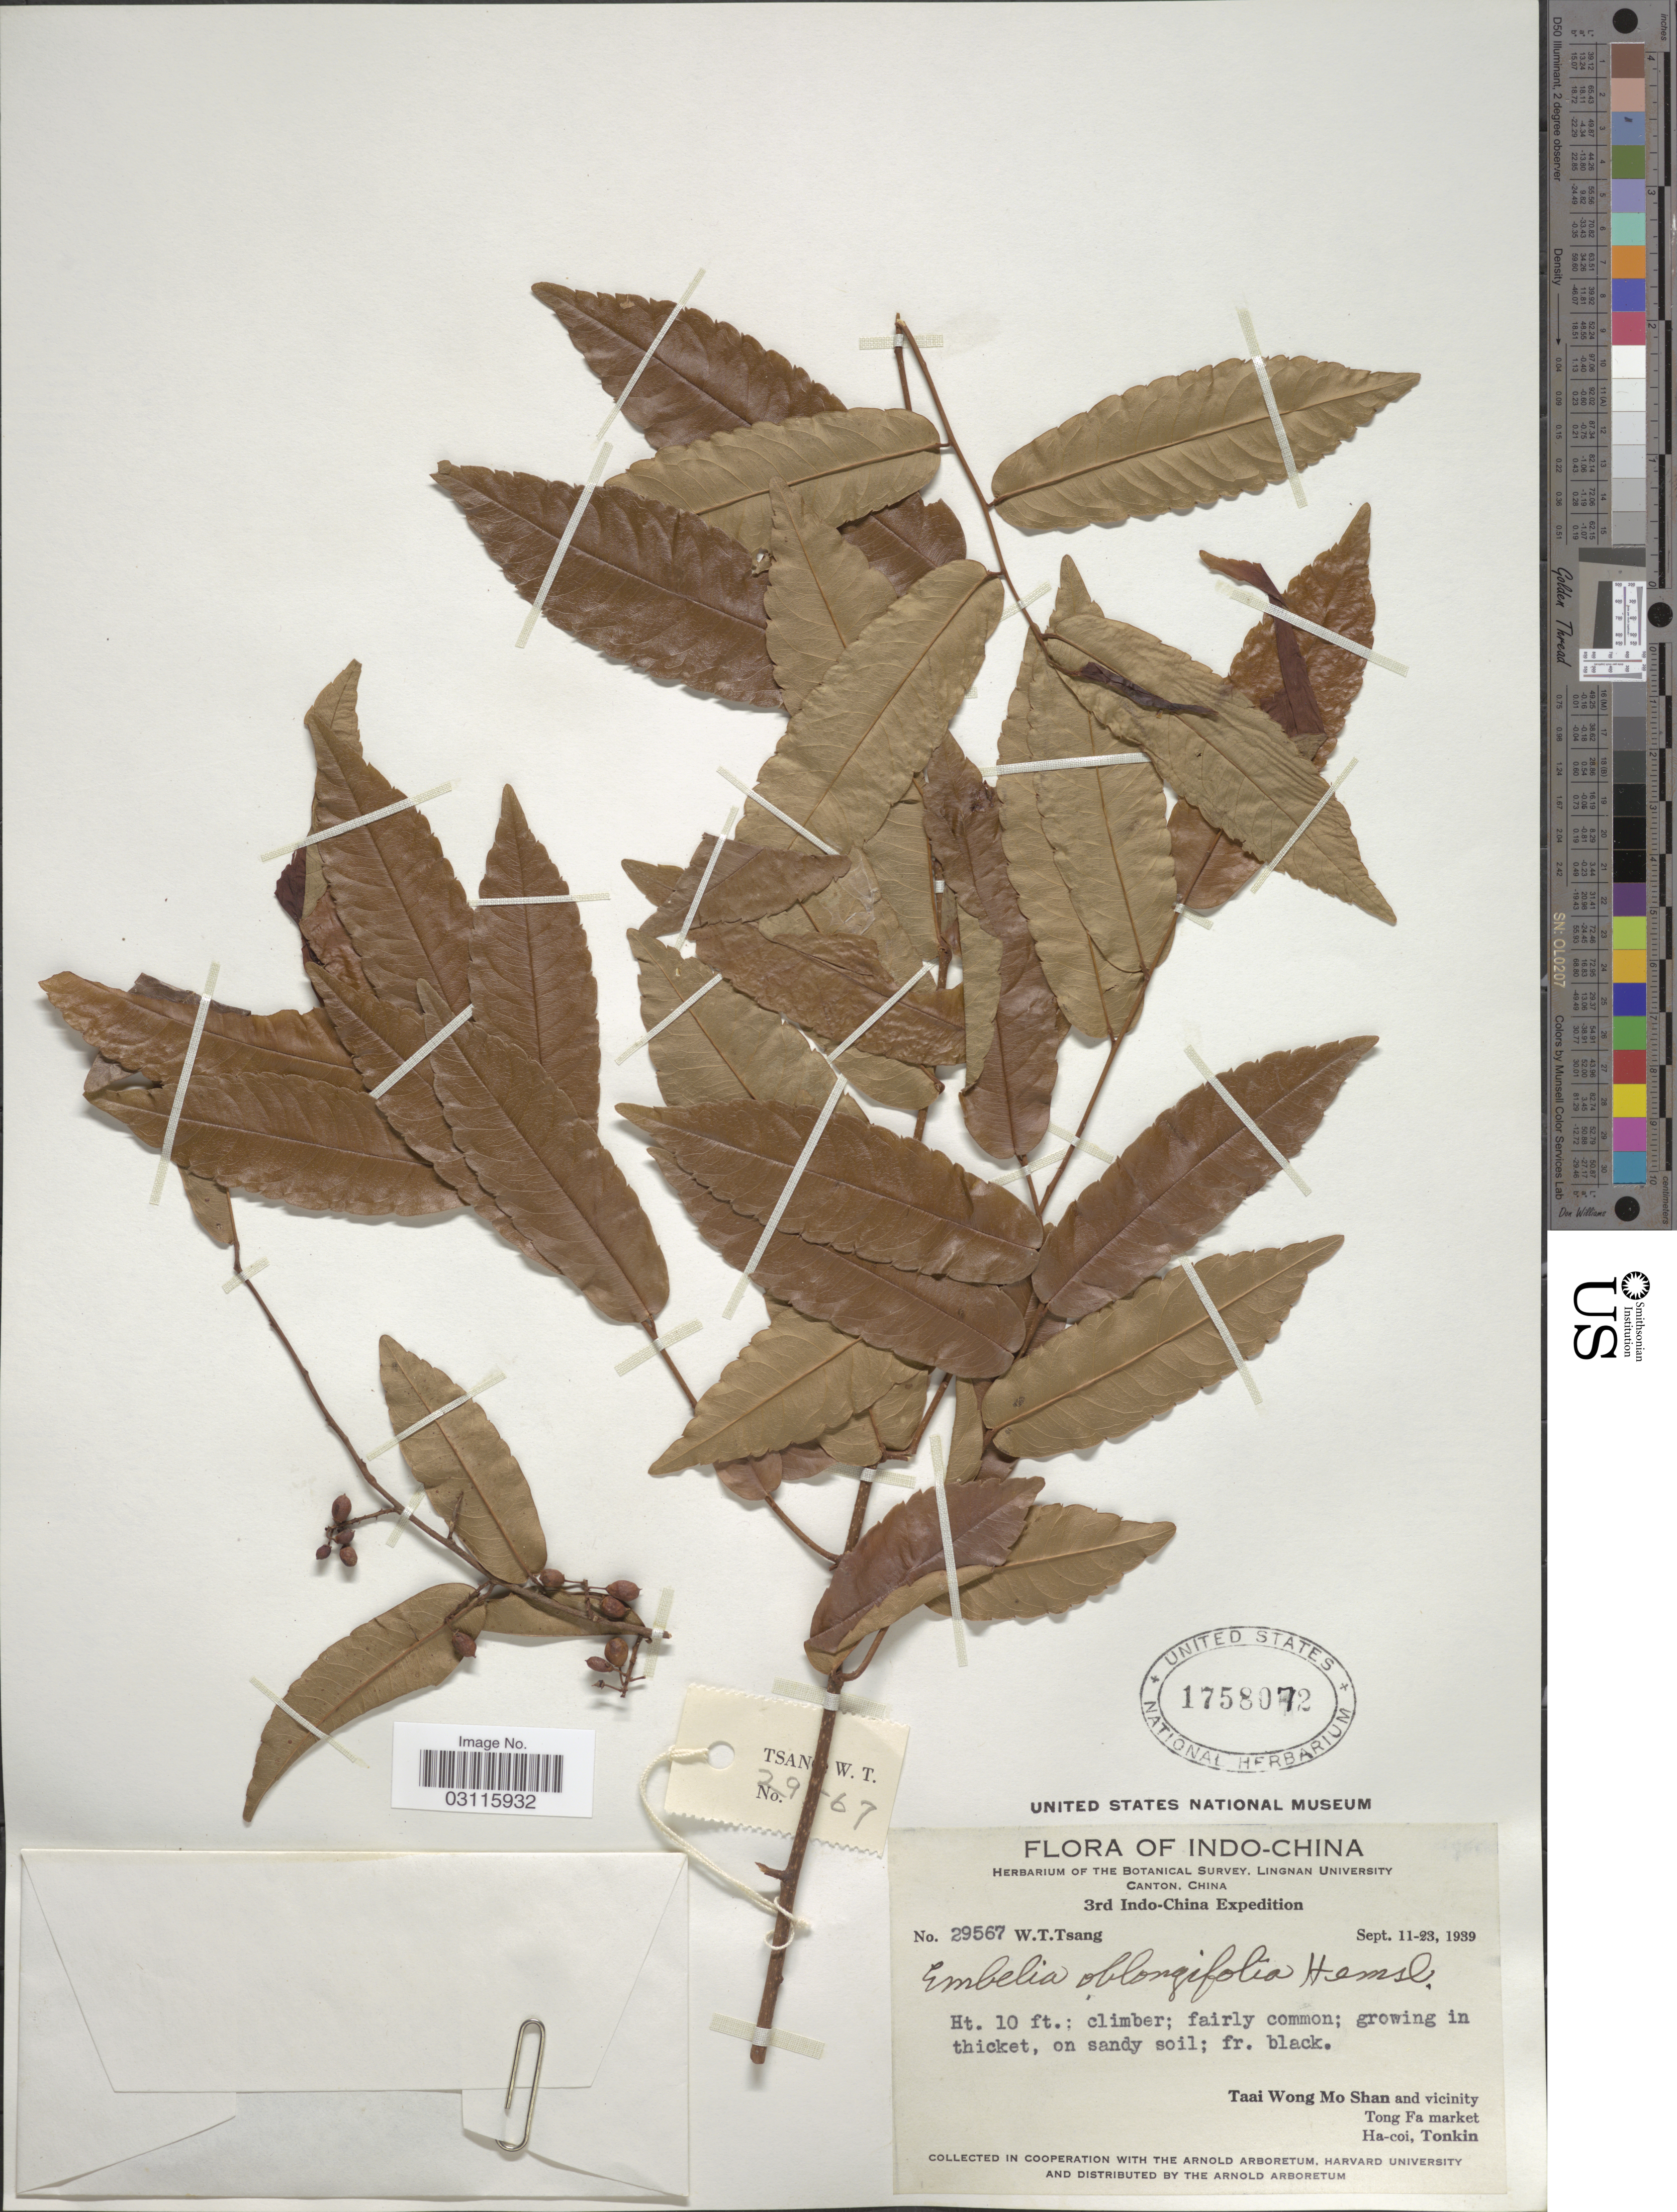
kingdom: Plantae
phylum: Tracheophyta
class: Magnoliopsida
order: Ericales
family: Primulaceae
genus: Embelia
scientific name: Embelia oblongifolia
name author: Hemsl.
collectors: W. T. Tsang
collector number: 29567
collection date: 1939-09-11/1939-09-23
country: Vietnam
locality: Indo-China. Taai Wong Mo Shan and vicinity. Tong Fa market. Ha-coi, Tonkin.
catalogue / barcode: US 1758072